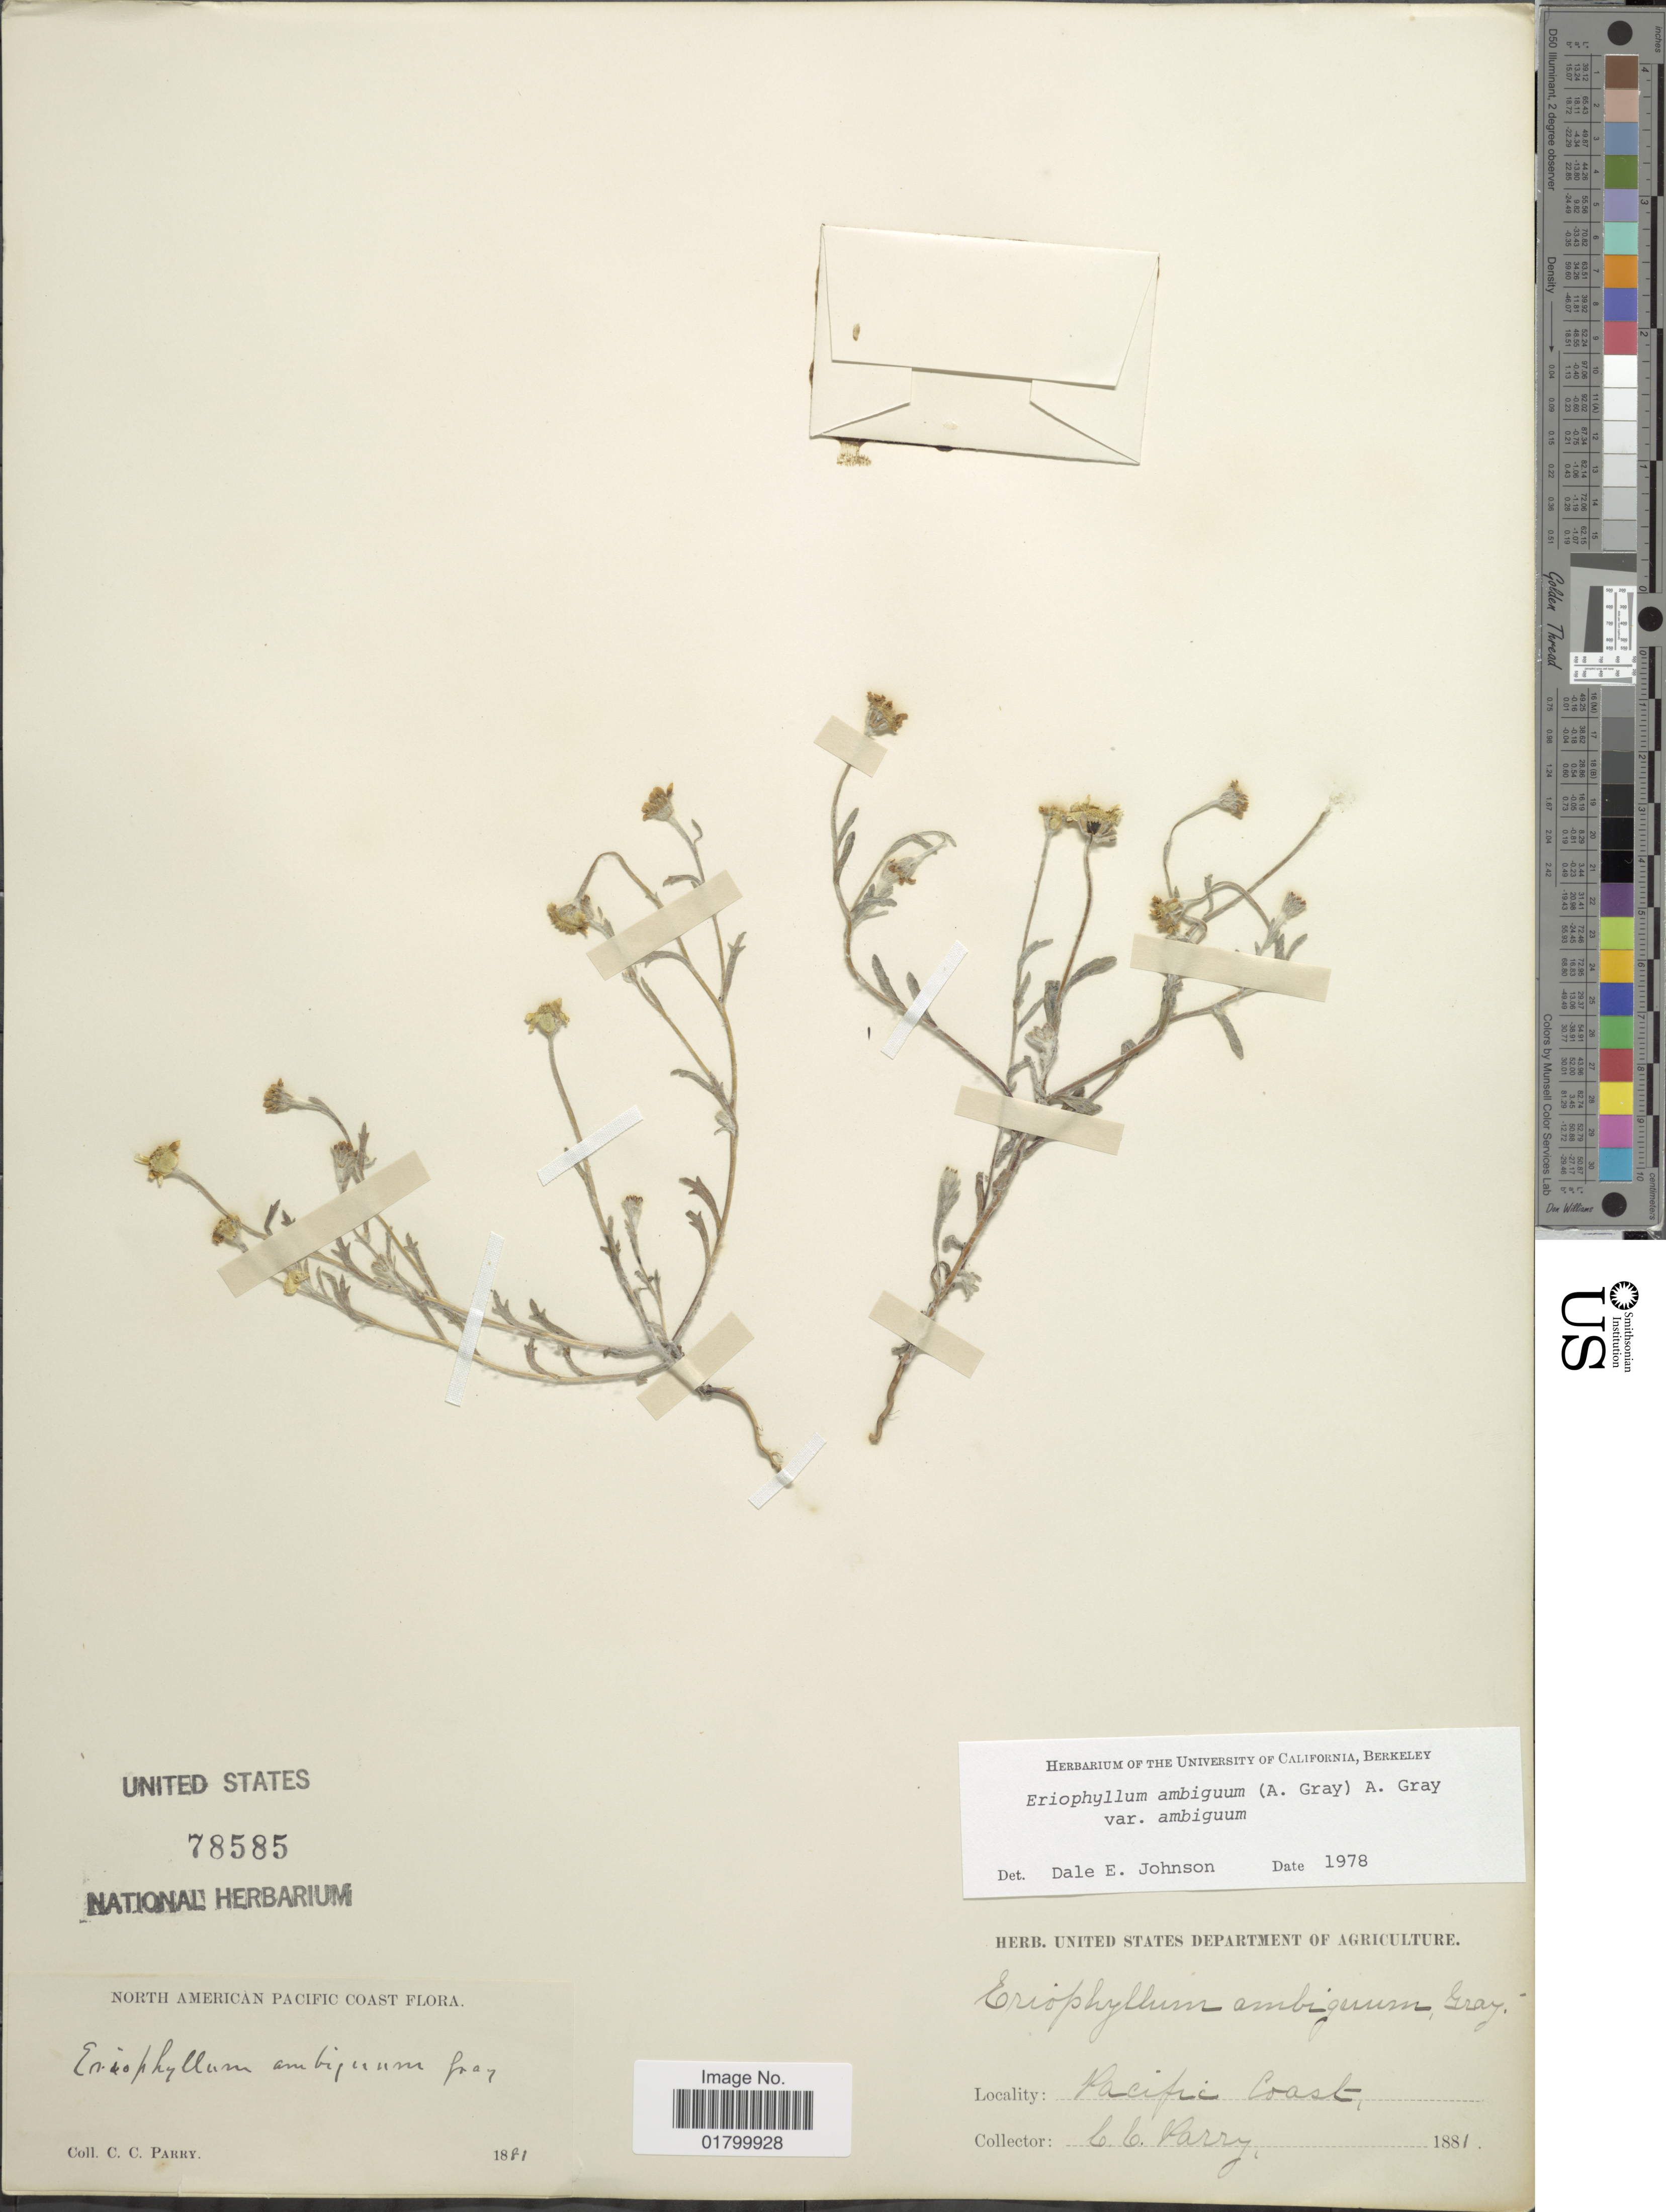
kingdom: Plantae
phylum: Tracheophyta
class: Magnoliopsida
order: Asterales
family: Asteraceae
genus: Eriophyllum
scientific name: Eriophyllum ambiguum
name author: (A. Gray) A. Gray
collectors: C. C. Parry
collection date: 1881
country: United States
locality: North American Pacific Coast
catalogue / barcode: US 78585